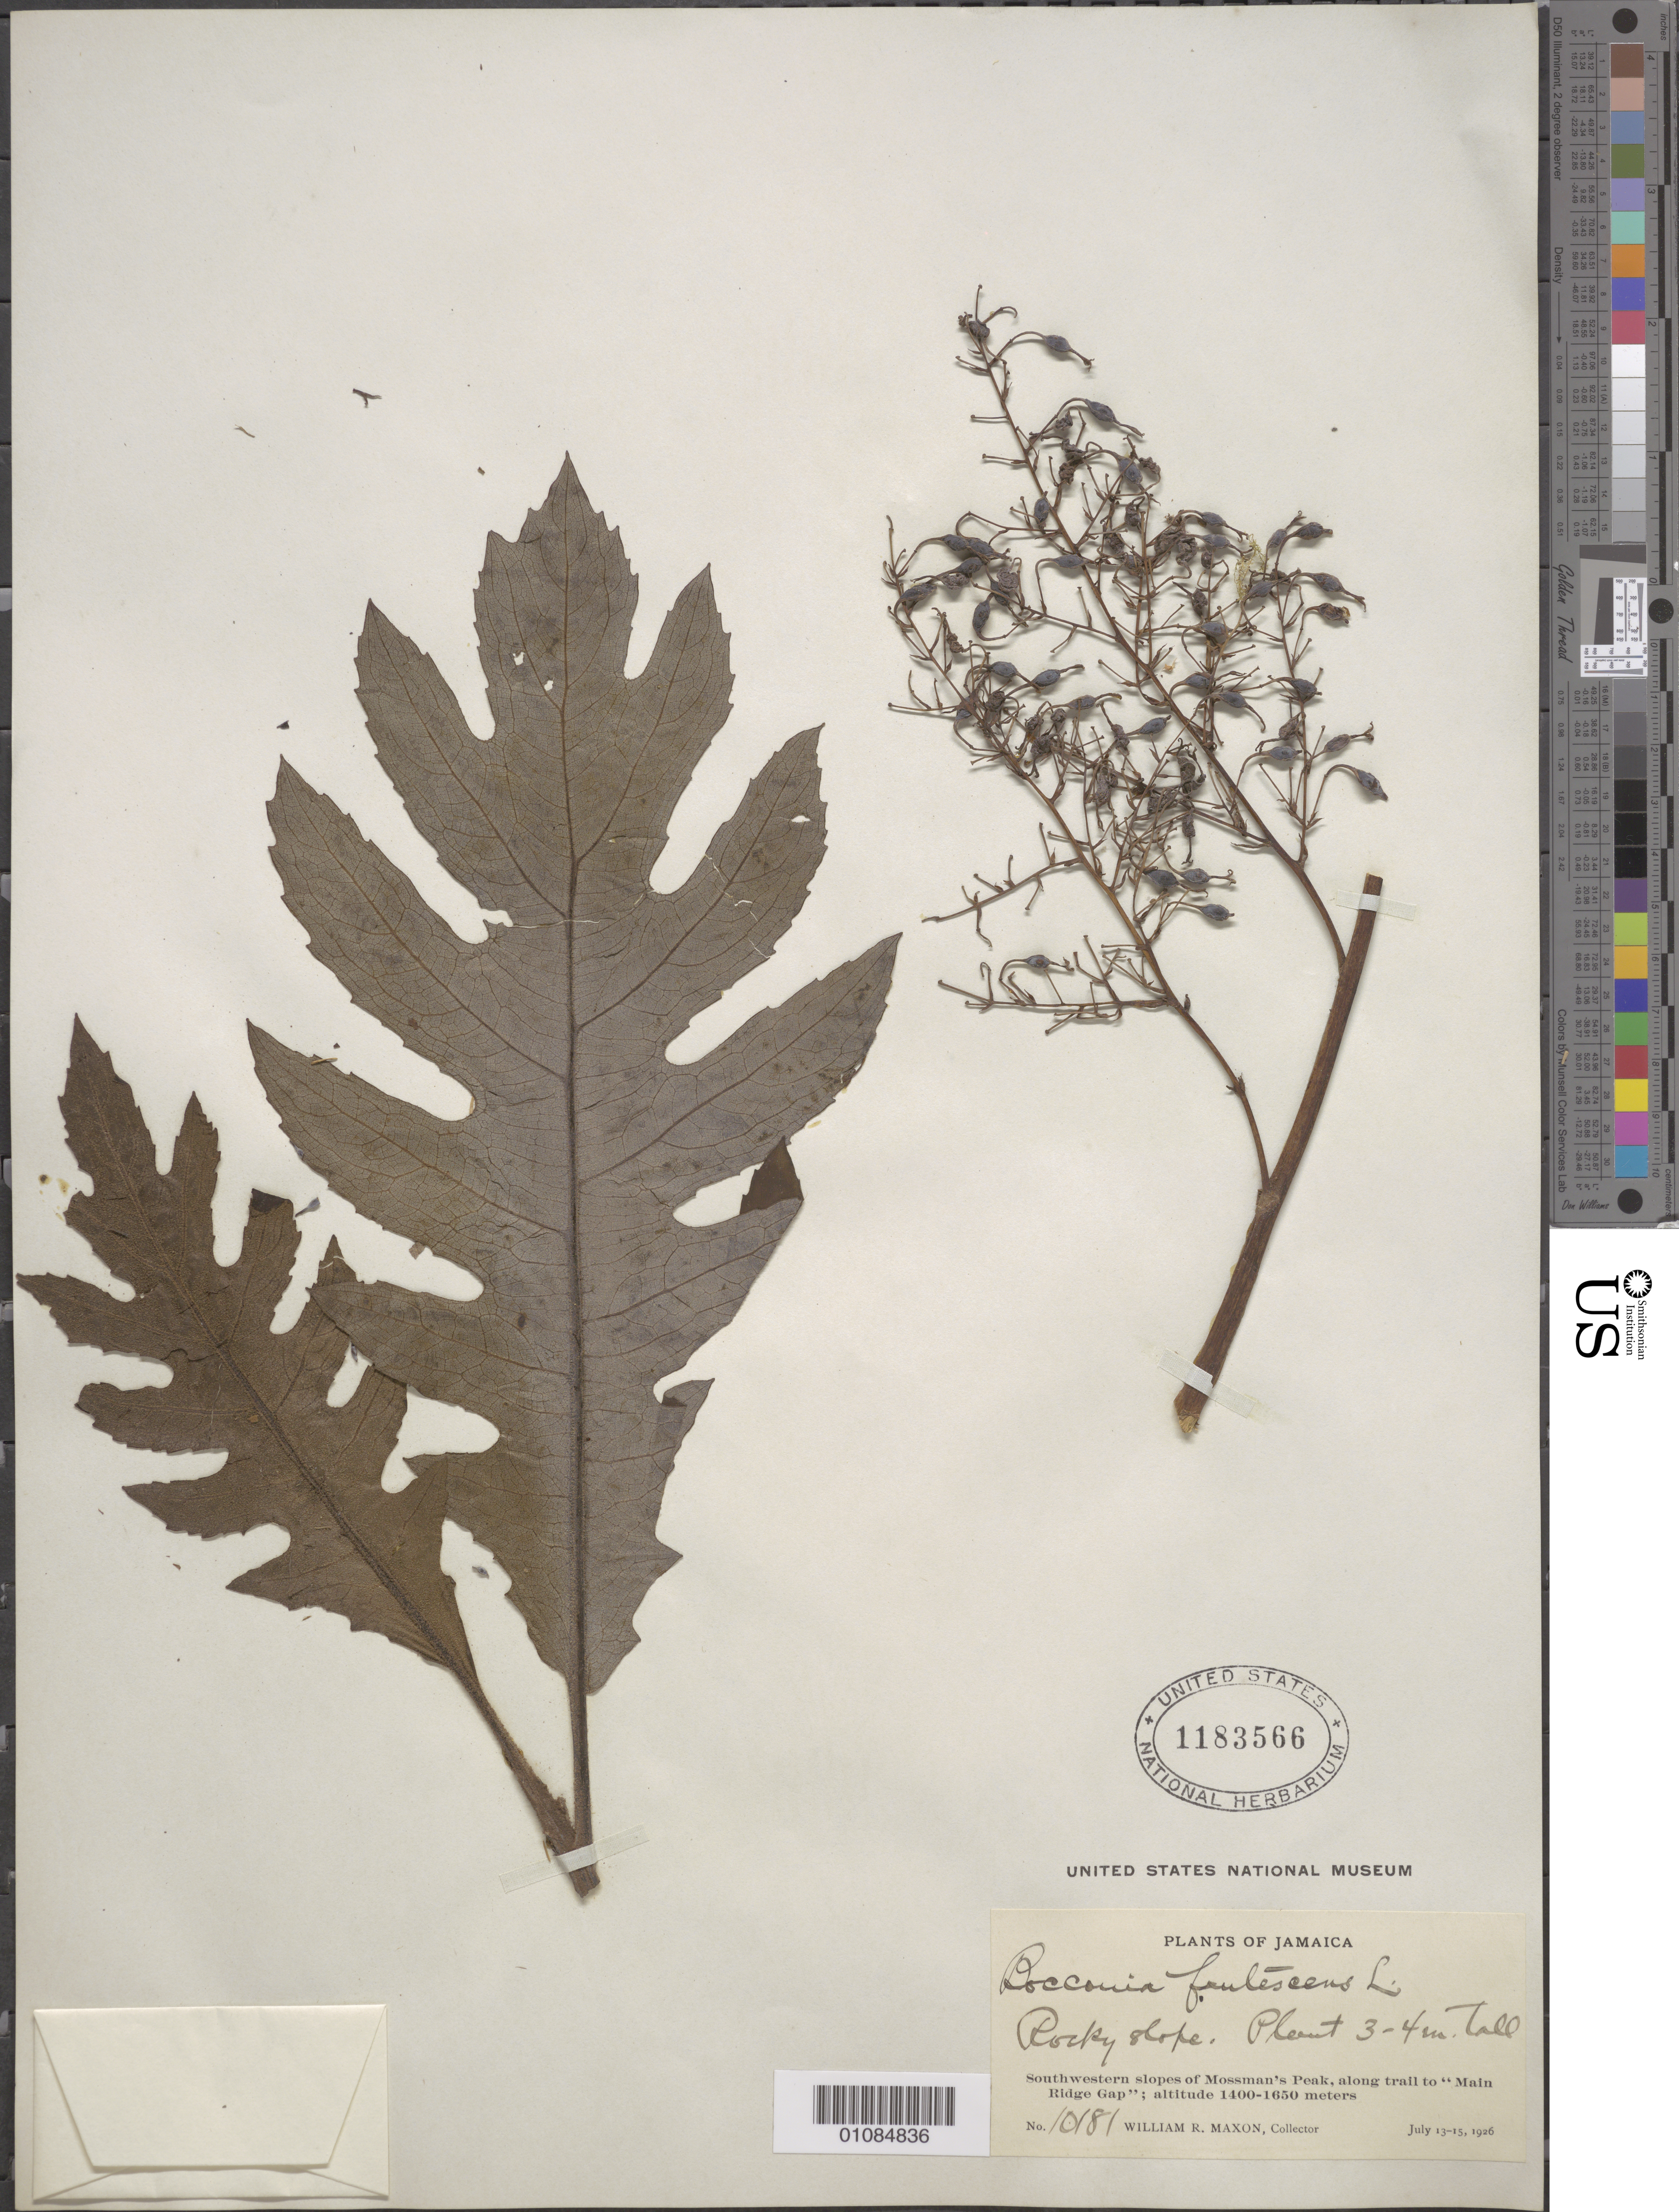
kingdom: Plantae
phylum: Tracheophyta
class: Magnoliopsida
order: Ranunculales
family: Papaveraceae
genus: Bocconia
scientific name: Bocconia frutescens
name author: L.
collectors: W. R. Maxon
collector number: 10181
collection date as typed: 13 Jul 1926 to 15 Jul 1926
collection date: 1926-07-13/1926-07-15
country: Jamaica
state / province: Saint Thomas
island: Jamaica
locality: Southwestern slopes of Mossman's Peak, along trail to "Main Ridge Gap".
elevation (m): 1400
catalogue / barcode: US 1183566